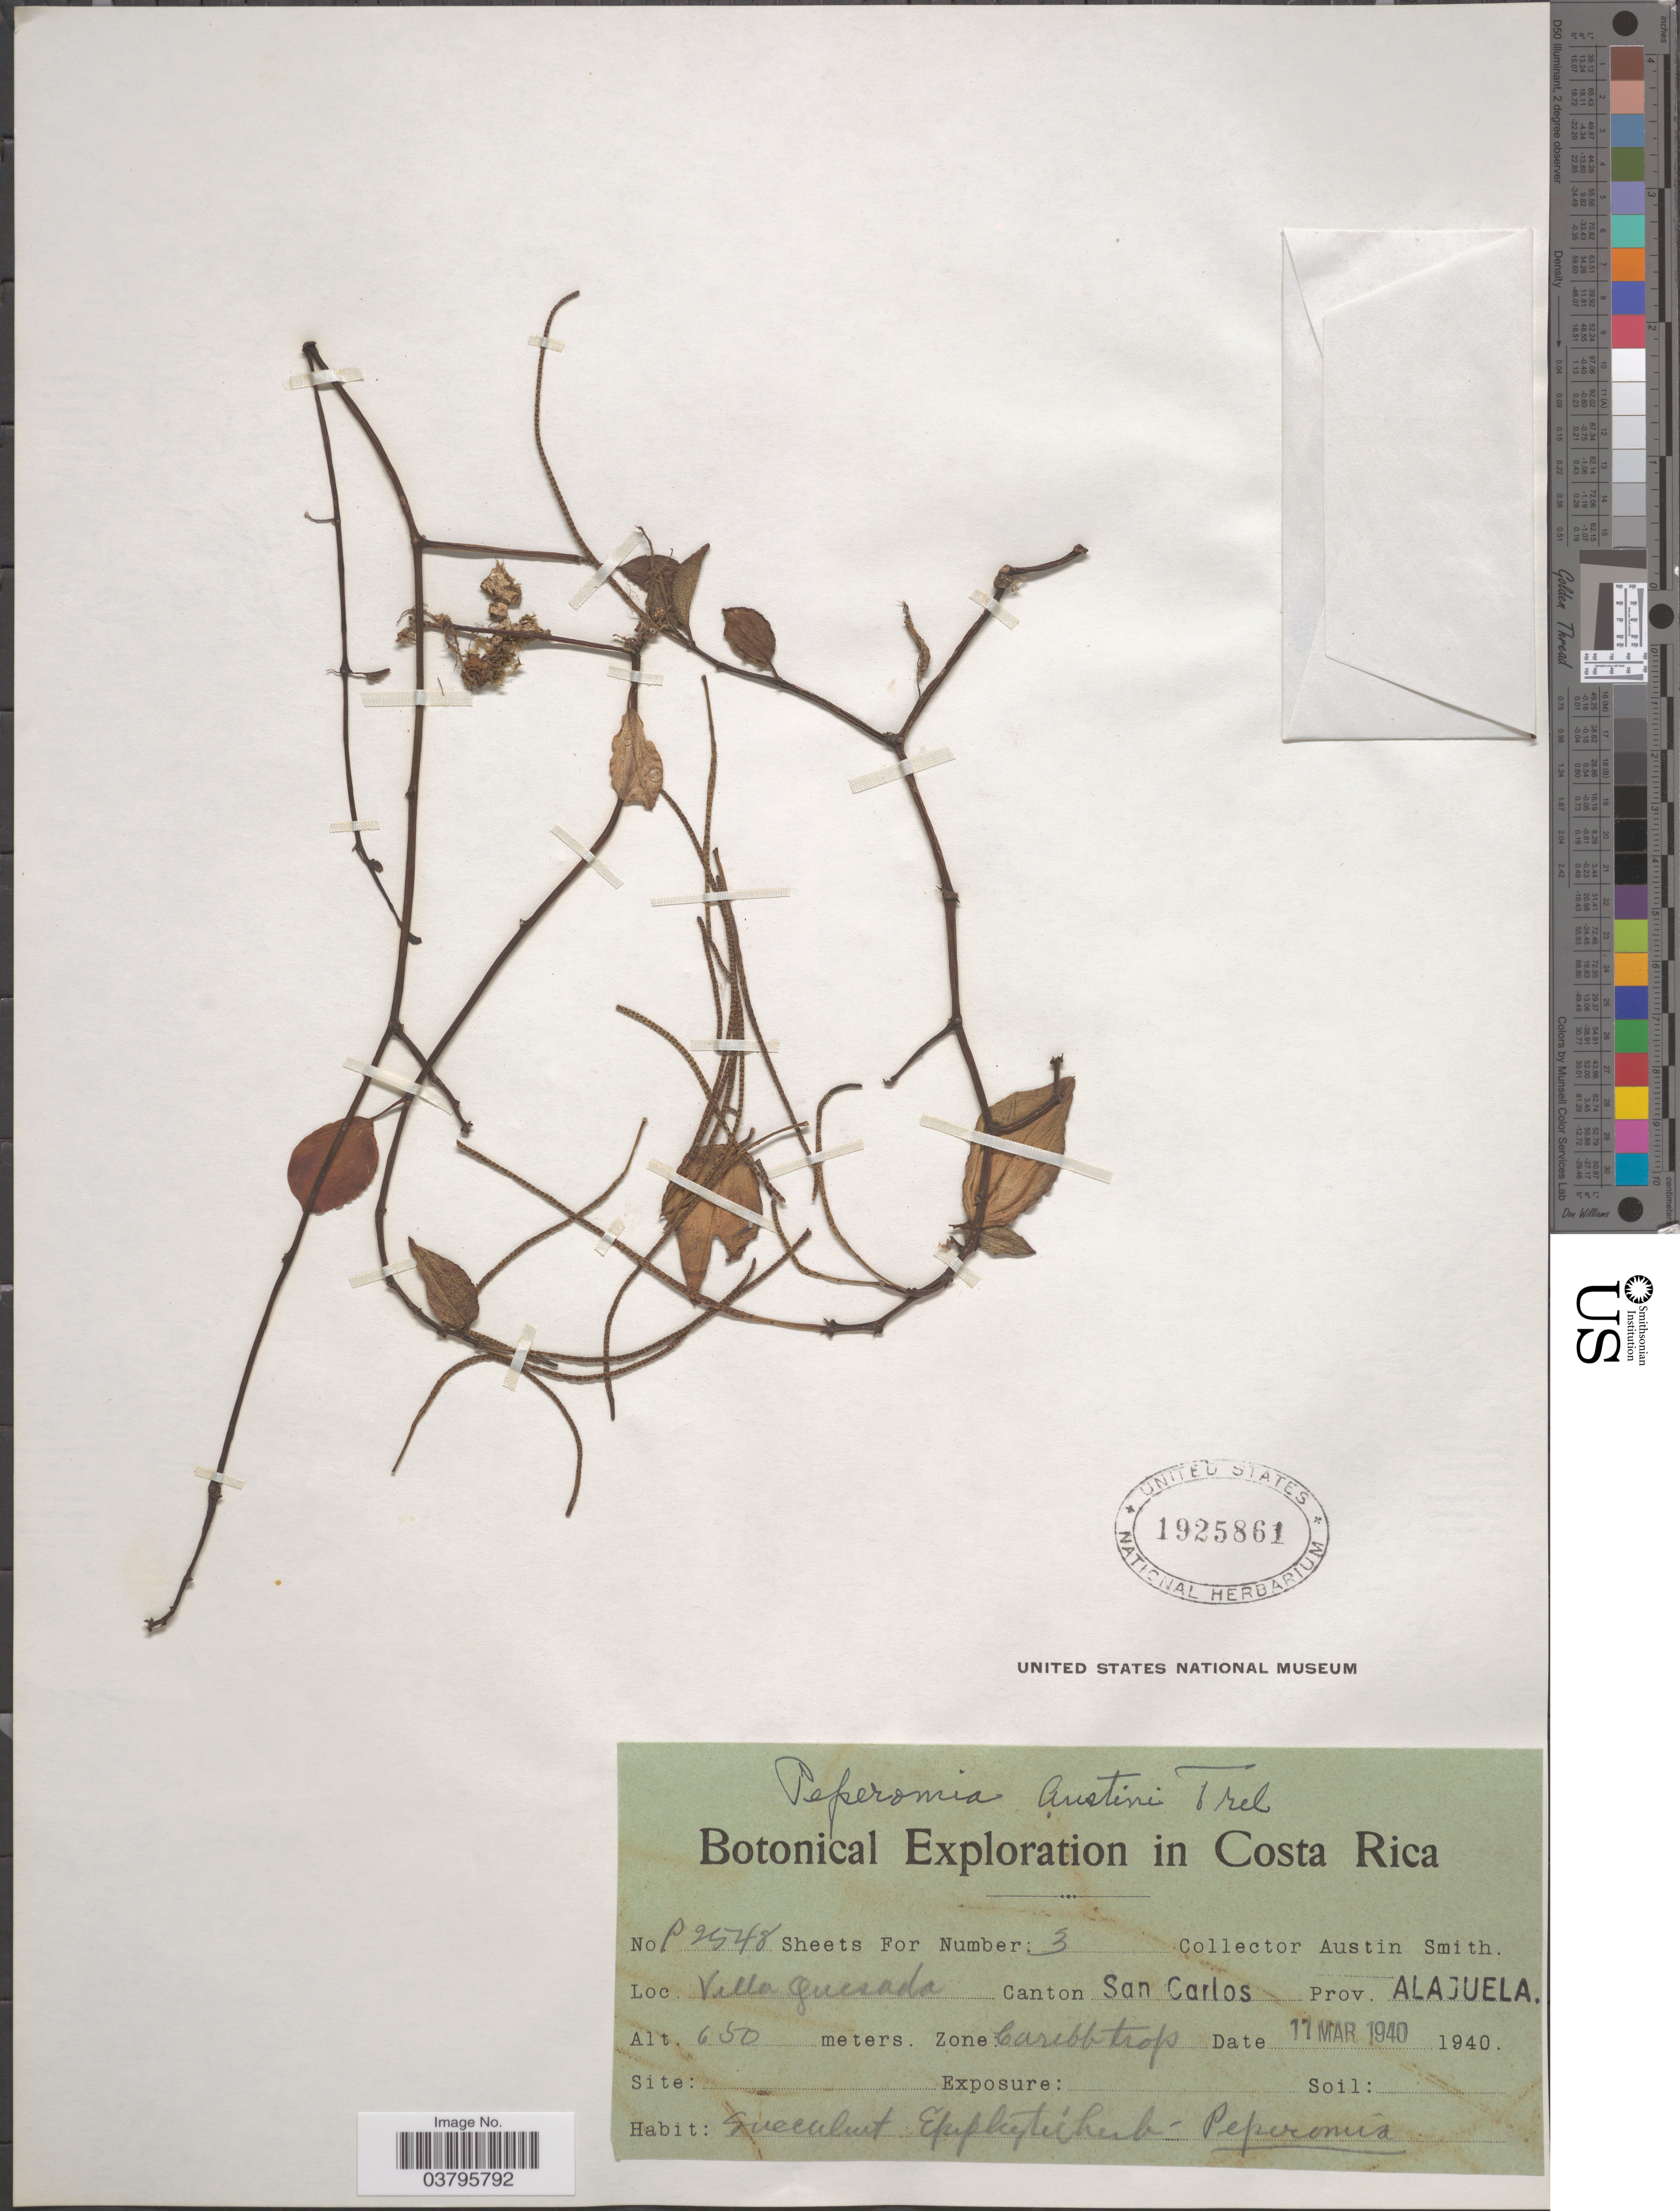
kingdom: Plantae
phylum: Tracheophyta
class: Magnoliopsida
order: Piperales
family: Piperaceae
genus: Peperomia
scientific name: Peperomia austinii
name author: Trel.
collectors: Aust P. Smith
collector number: P2548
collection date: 1940-03-11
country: Costa Rica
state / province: Alajuela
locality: Villa Quesada. Canton San Carlos.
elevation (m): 650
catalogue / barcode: US 1925861